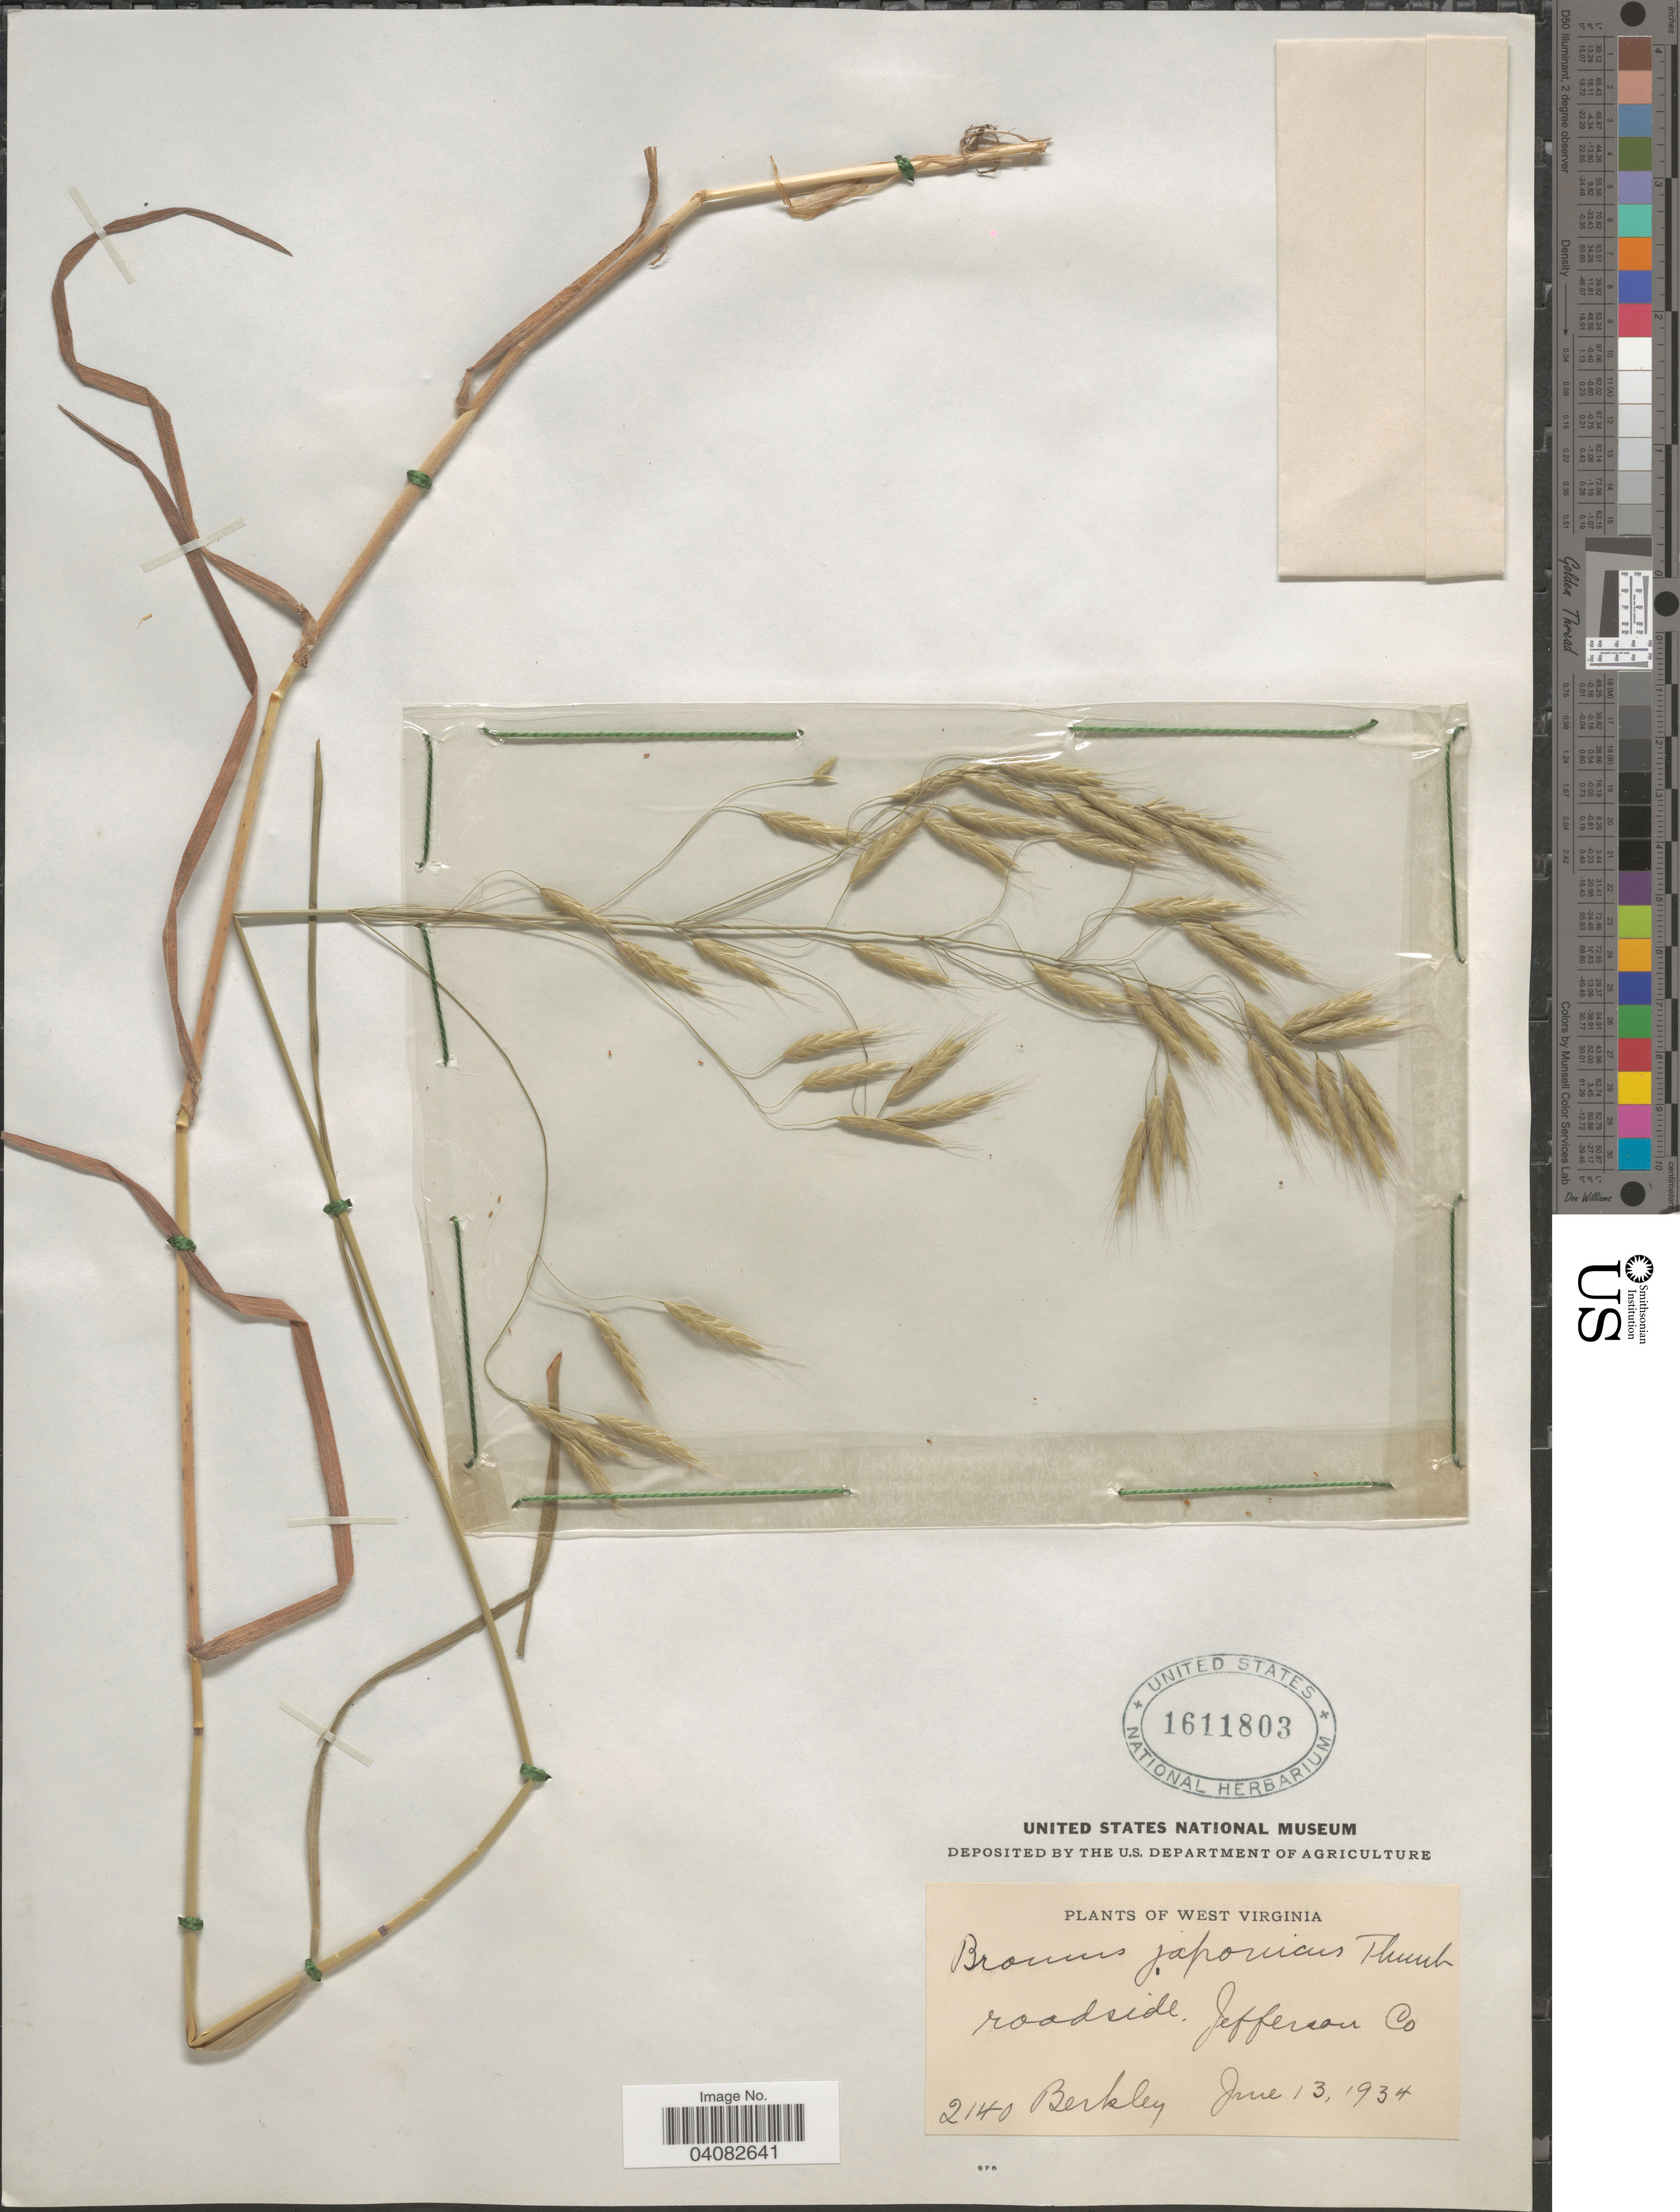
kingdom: Plantae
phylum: Tracheophyta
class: Liliopsida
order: Poales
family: Poaceae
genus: Bromus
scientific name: Bromus japonicus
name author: Houtt.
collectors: T. Berkley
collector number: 2140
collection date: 1934-06-13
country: United States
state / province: West Virginia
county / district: Jefferson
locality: Roadside, Jefferson Co.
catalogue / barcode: US 1611803